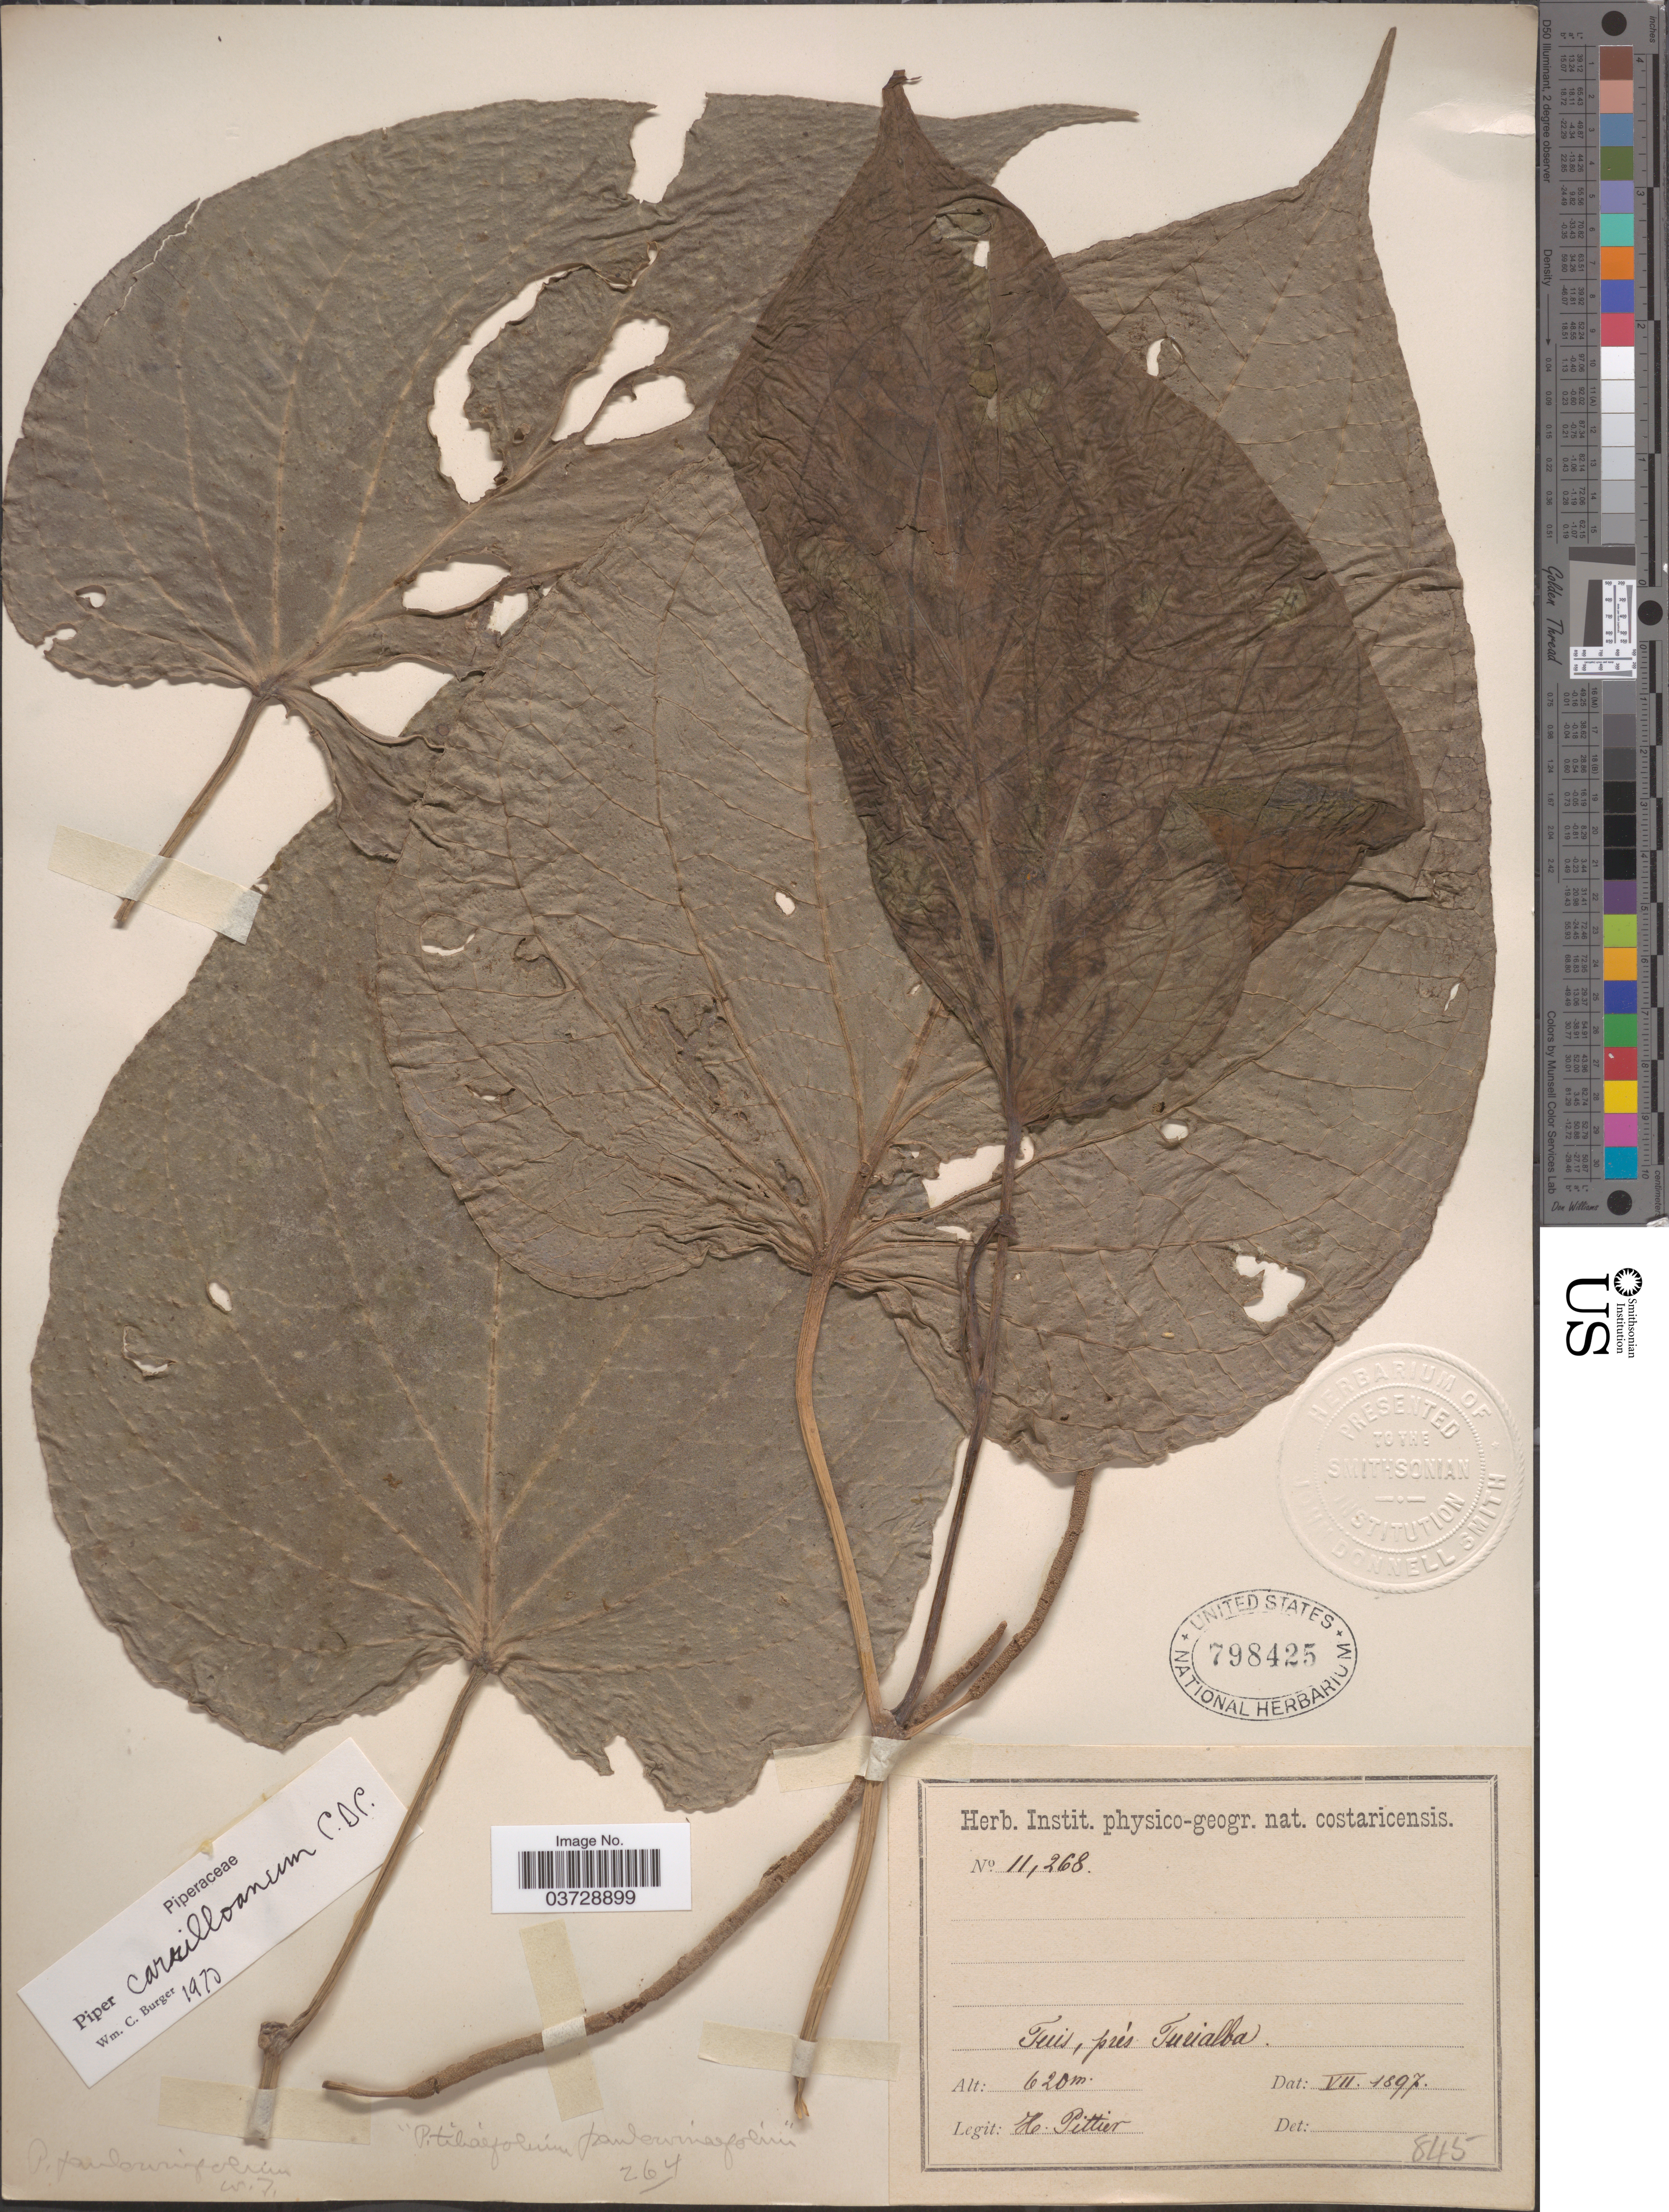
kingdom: Plantae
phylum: Tracheophyta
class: Magnoliopsida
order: Piperales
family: Piperaceae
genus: Piper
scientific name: Piper carrilloanum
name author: C. DC.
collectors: H. F. Pittier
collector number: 11268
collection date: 1897-07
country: Costa Rica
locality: Tuis, près Turialba.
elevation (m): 620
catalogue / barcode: US 798425